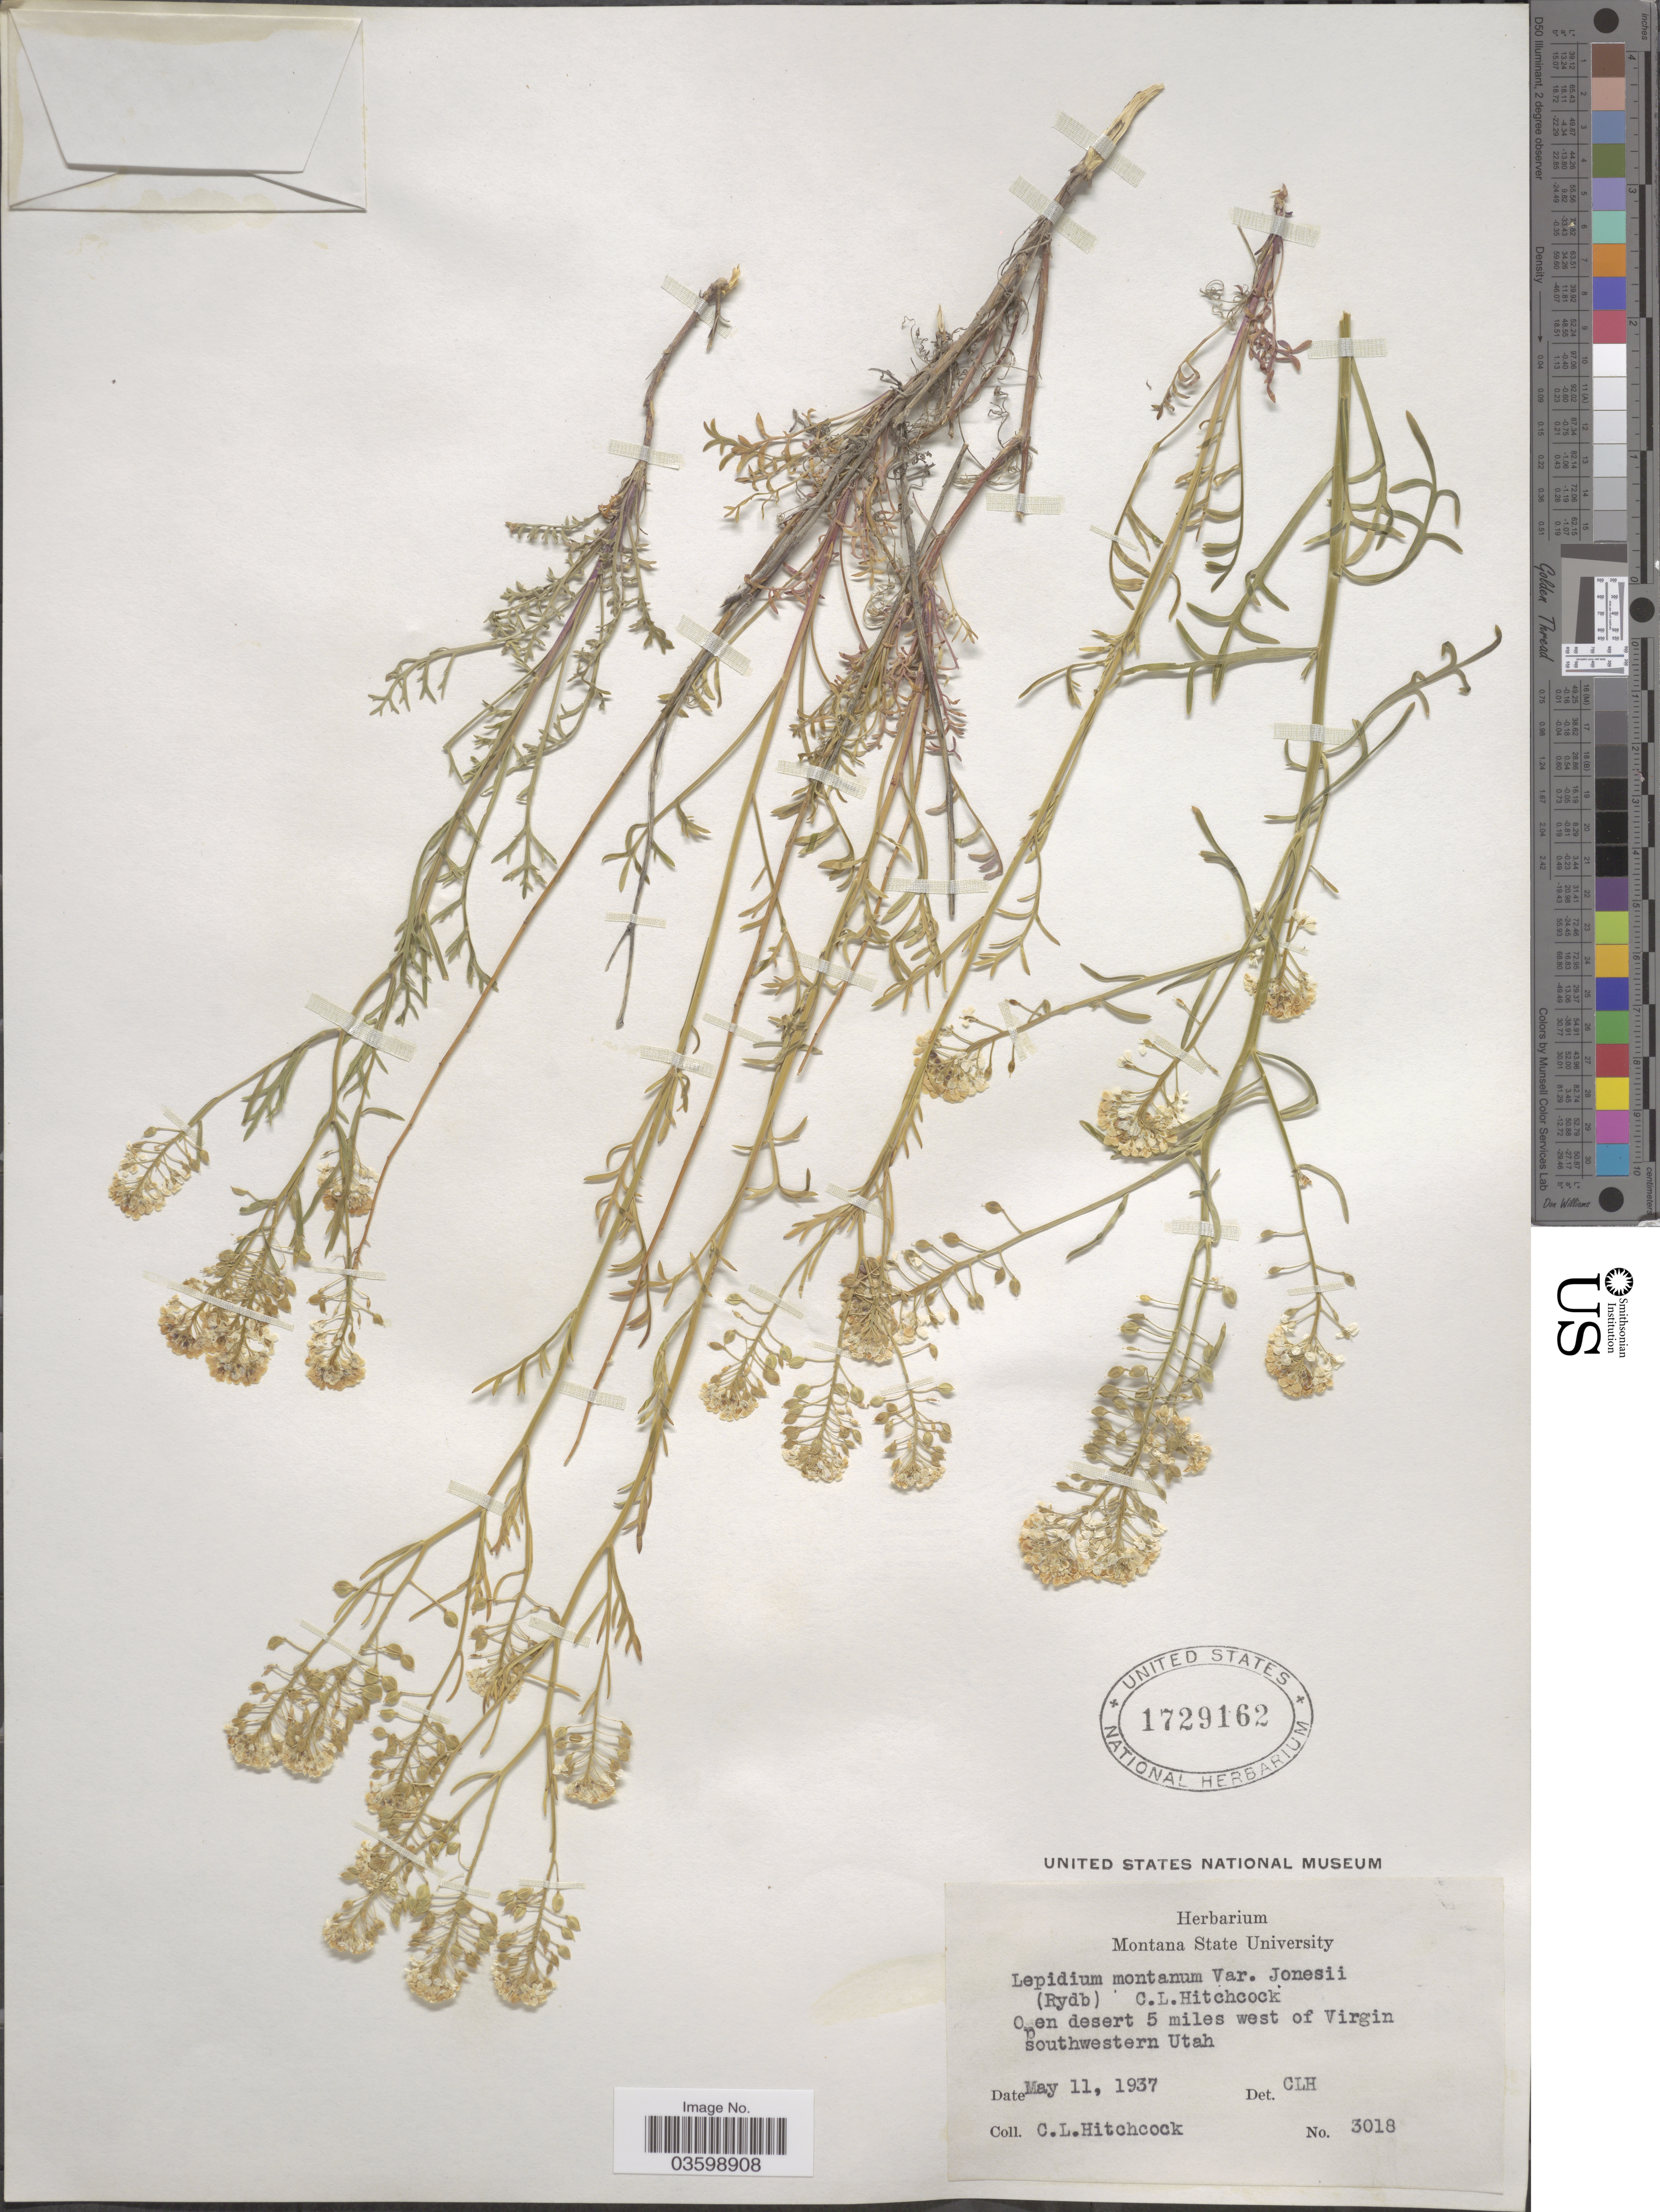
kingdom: Plantae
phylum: Tracheophyta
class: Magnoliopsida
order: Brassicales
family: Brassicaceae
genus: Lepidium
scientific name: Lepidium montanum var. jonesii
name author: (Rydb.) C.L. Hitchc.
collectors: C. L. Hitchcock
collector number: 3018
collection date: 1937-05-11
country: United States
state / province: Utah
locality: Open desert 5 miles west of Virgin southwestern Utah.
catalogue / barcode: US 1729162